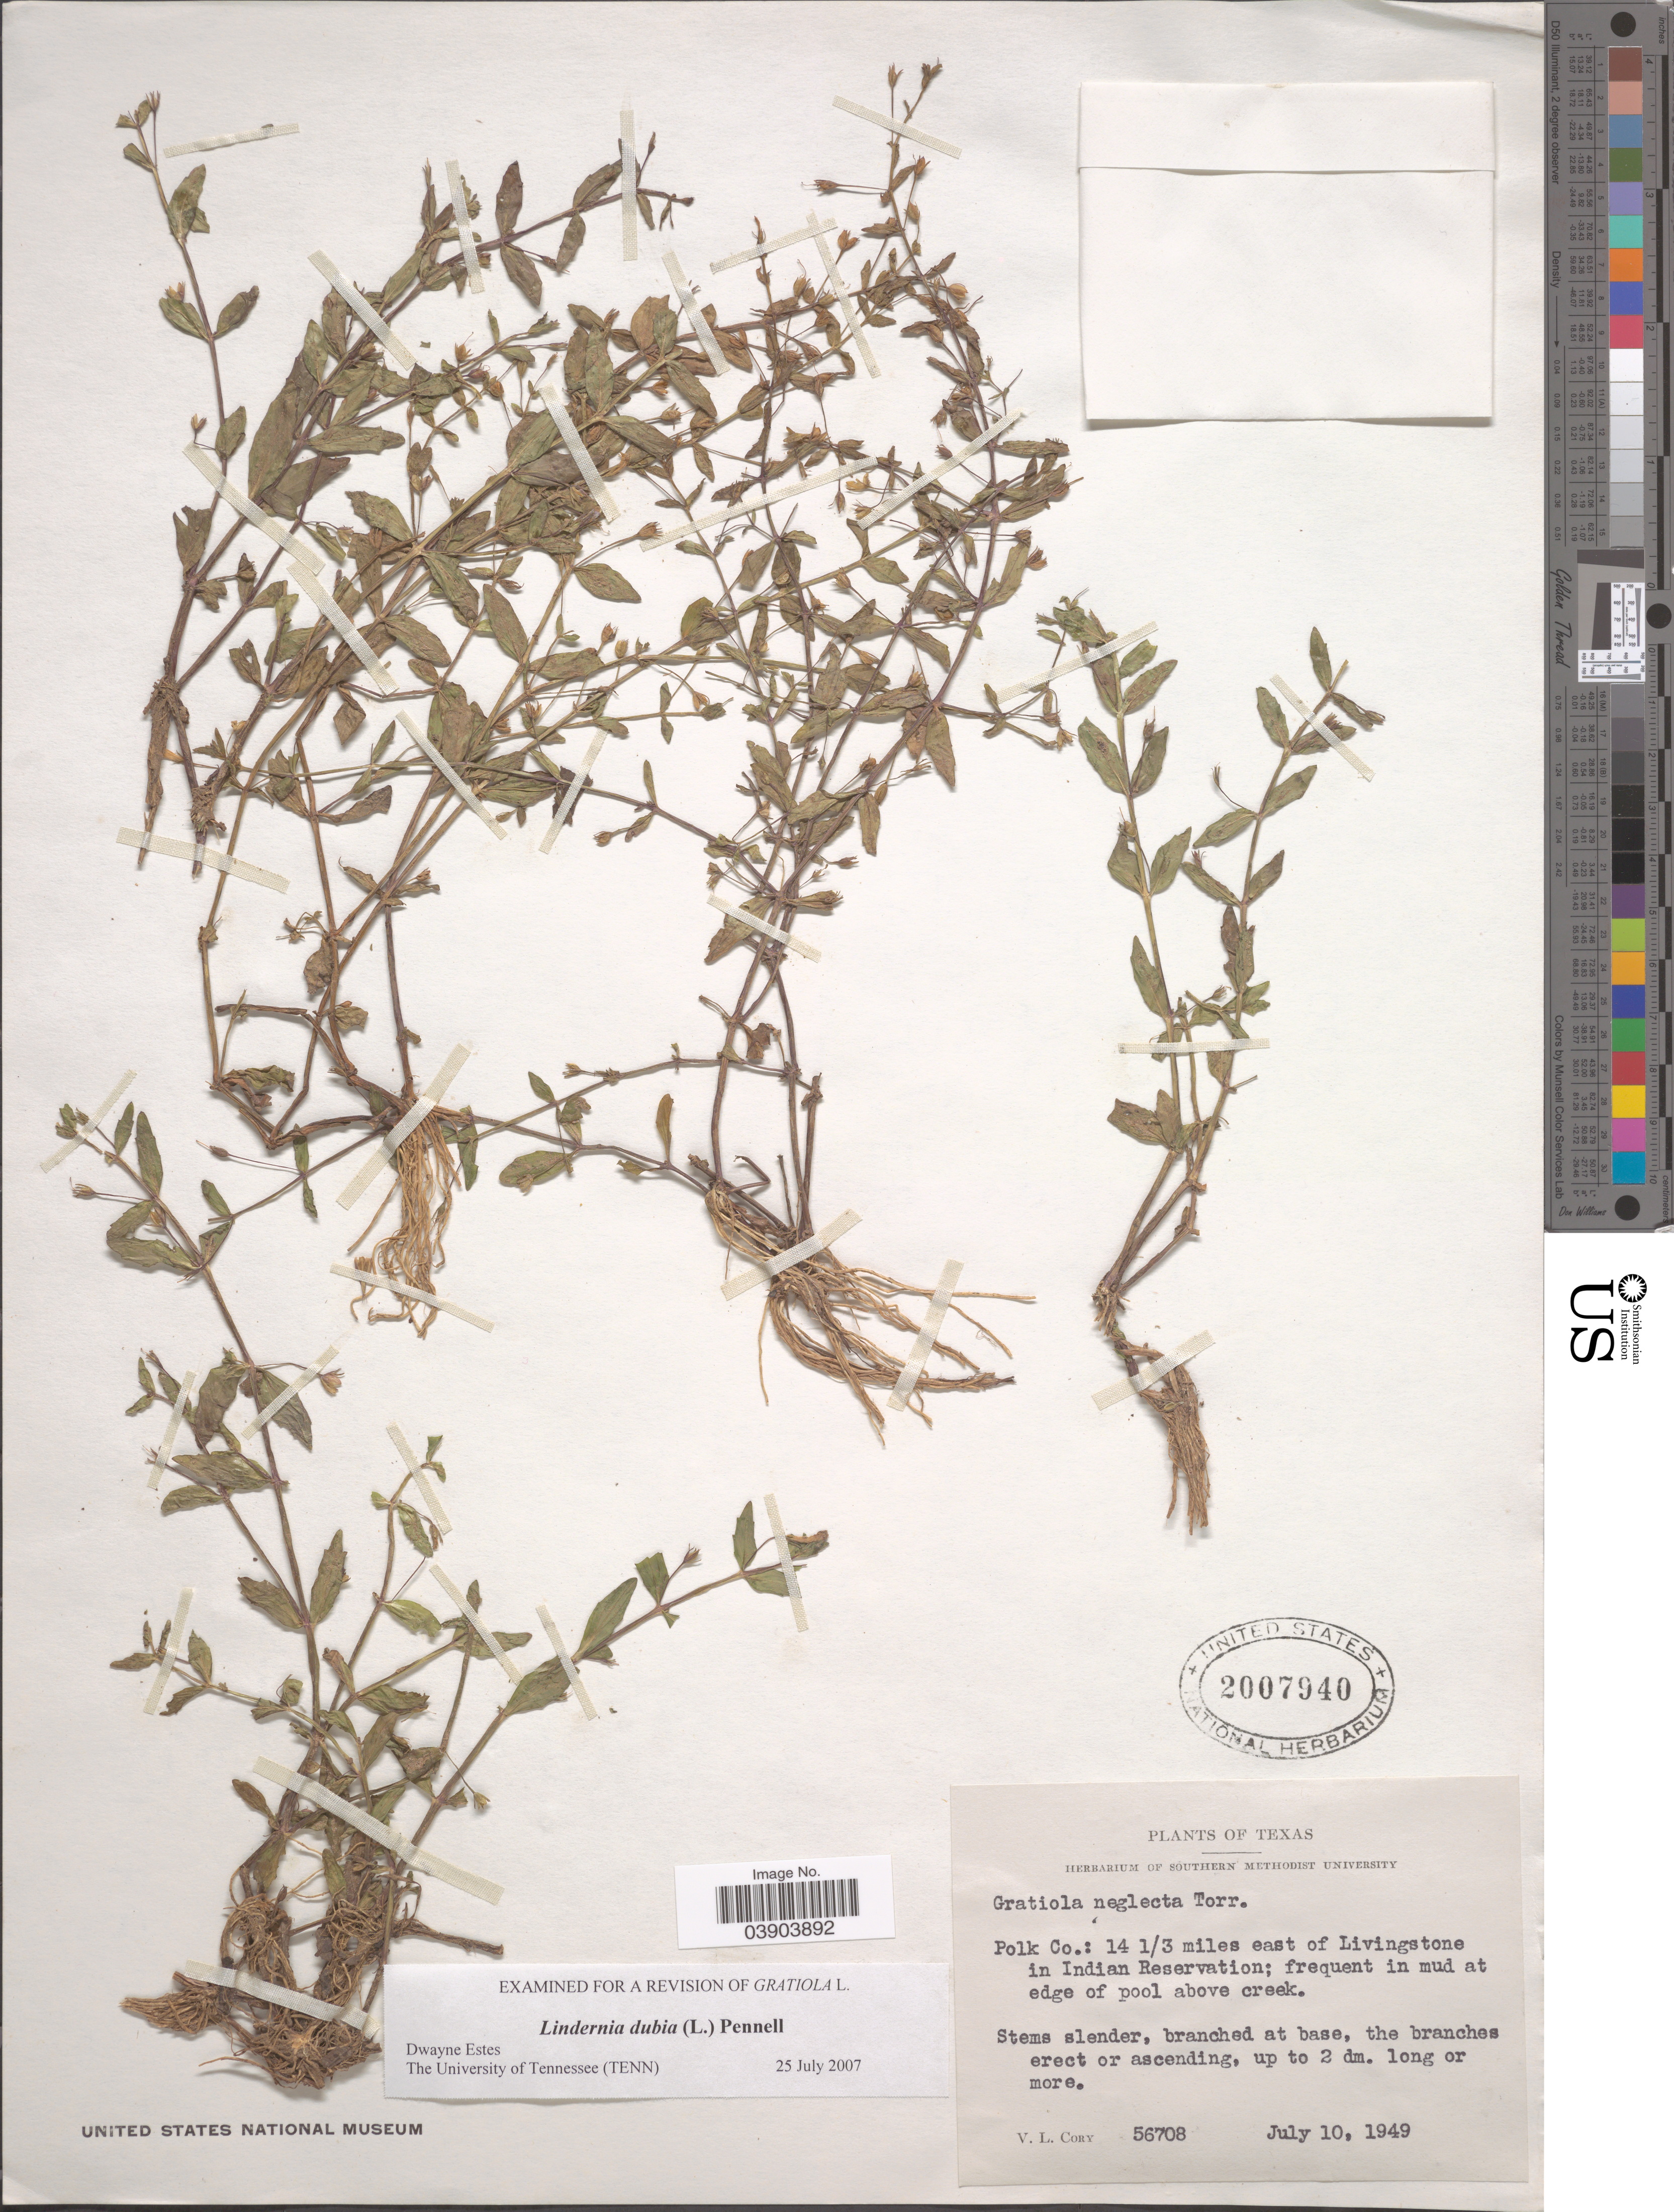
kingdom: Plantae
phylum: Tracheophyta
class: Magnoliopsida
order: Lamiales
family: Linderniaceae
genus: Lindernia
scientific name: Lindernia dubia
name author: (L.) Pennell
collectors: V. Cory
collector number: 56708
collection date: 1949-07-10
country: United States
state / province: Texas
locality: Polk Co.: 14 ⅓ miles east of Livingstone in Indian Reservation.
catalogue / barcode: US 2007940